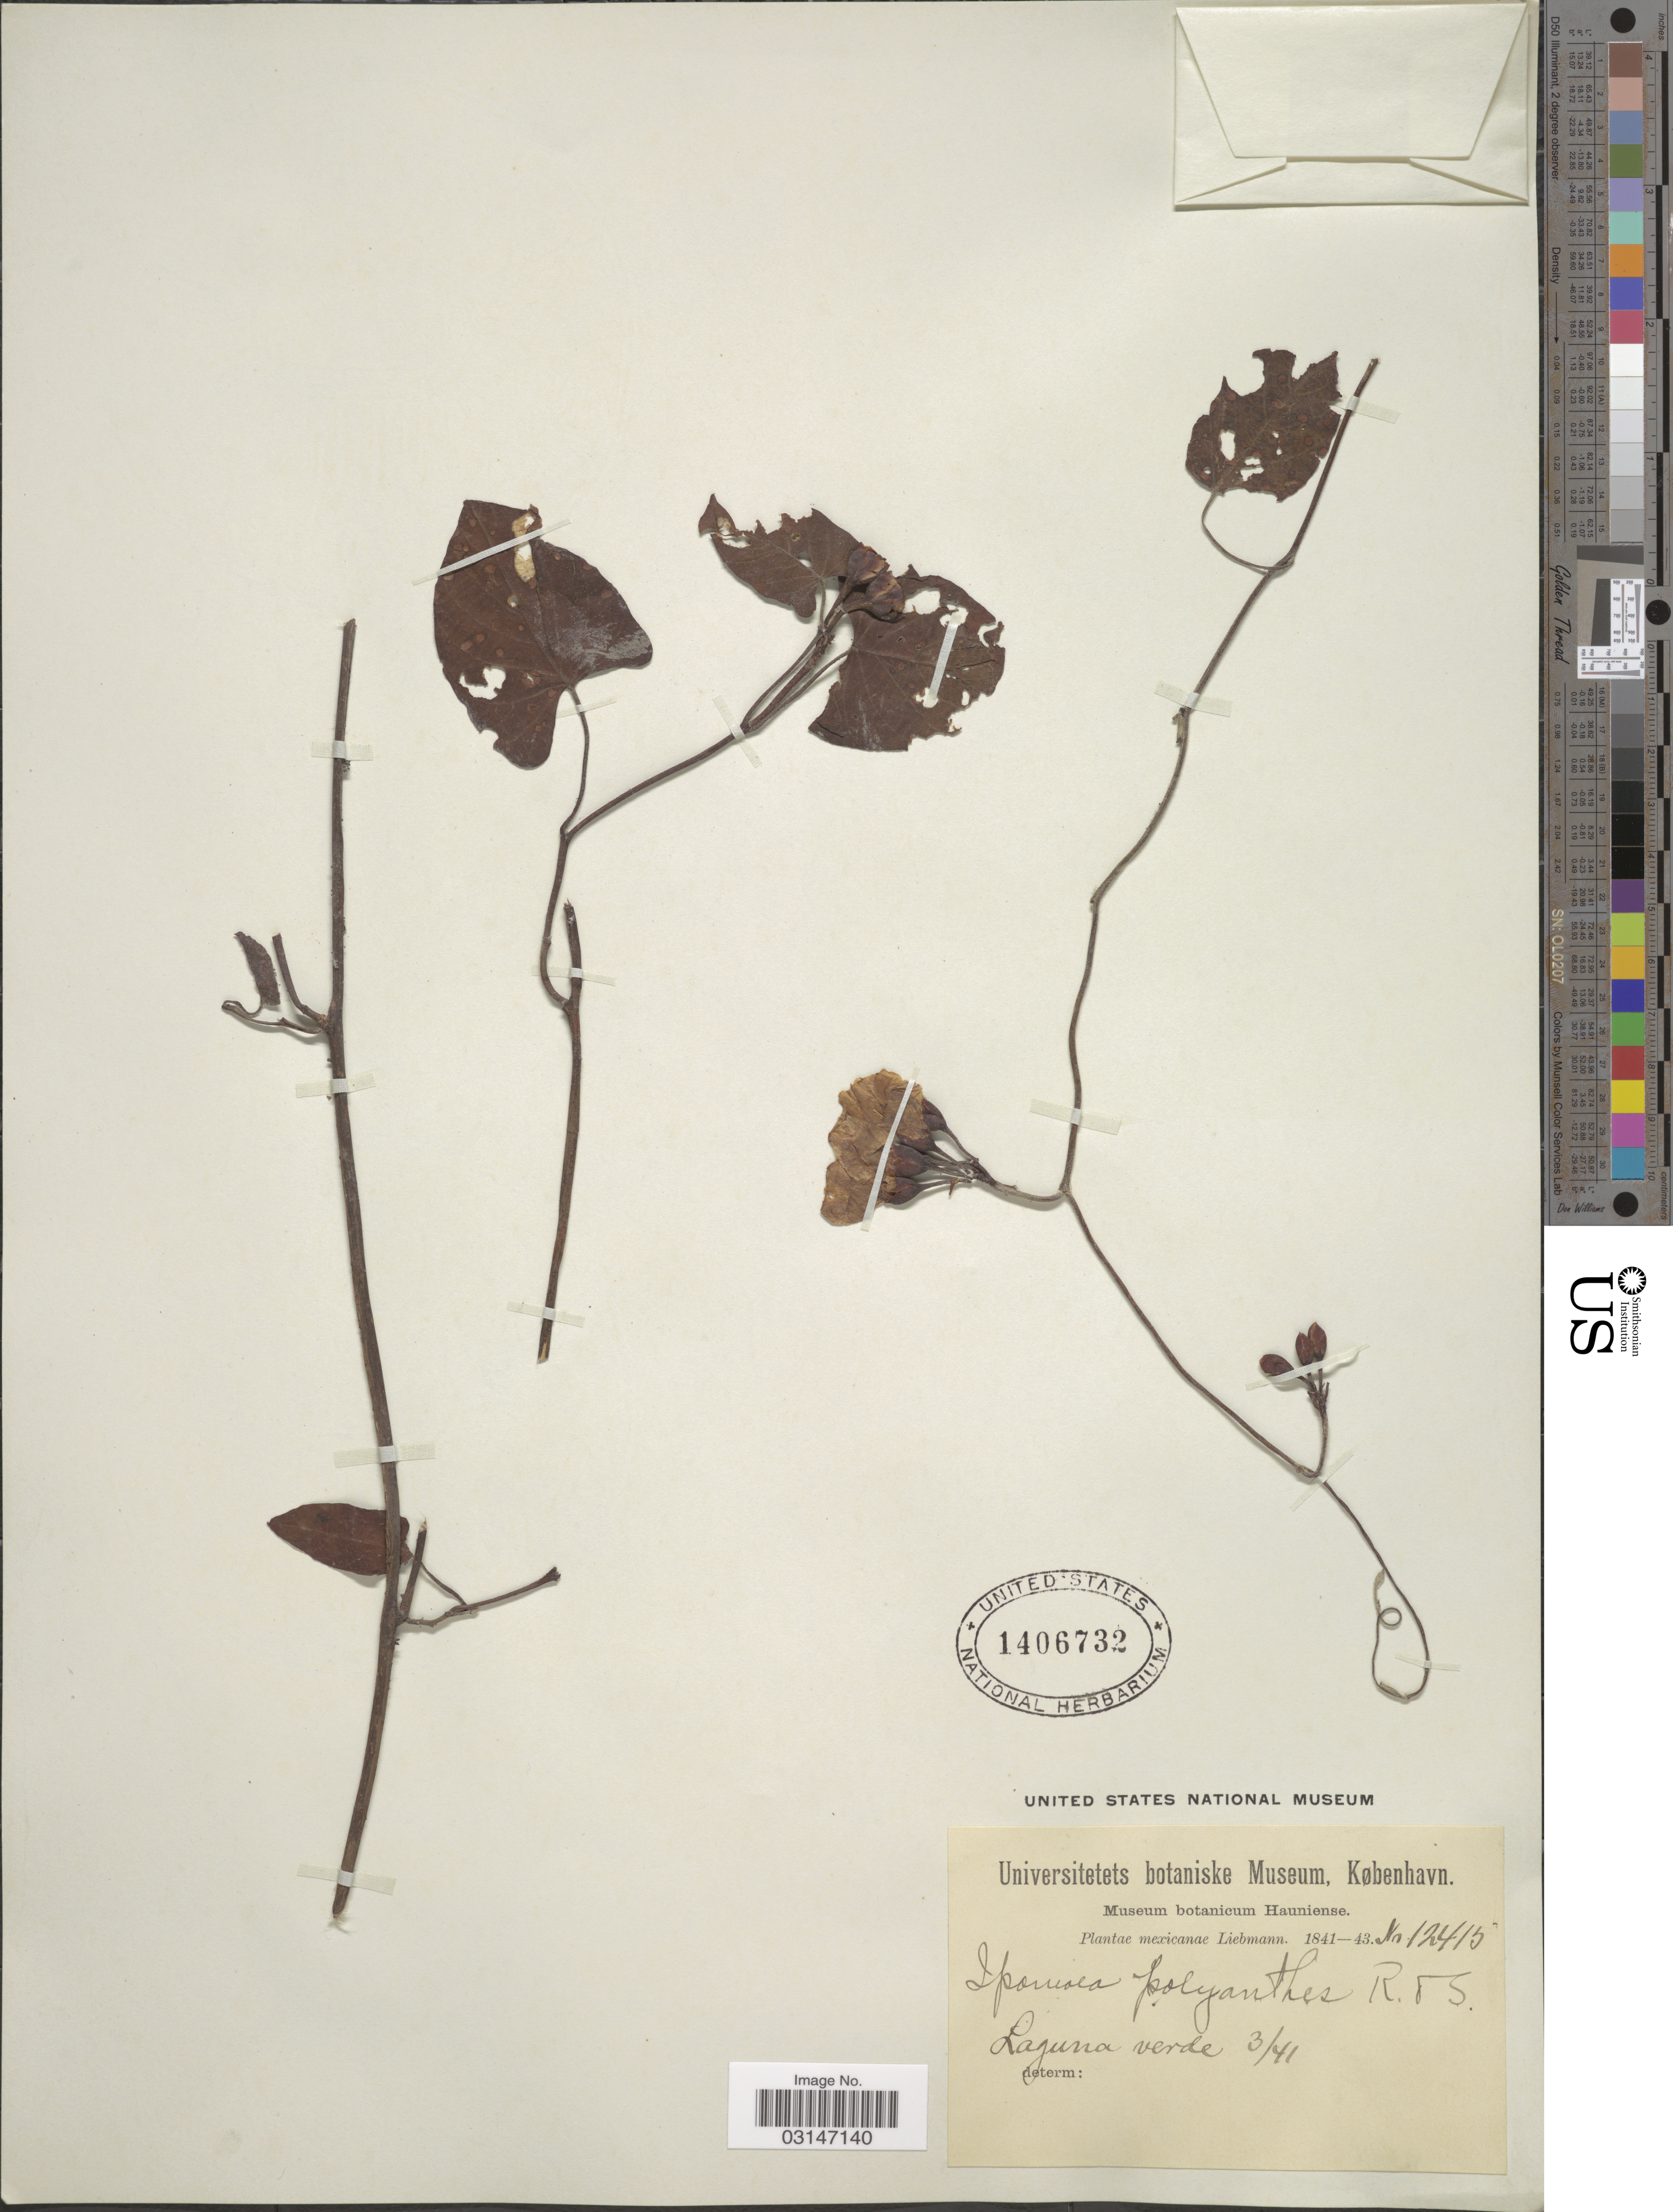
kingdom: Plantae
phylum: Tracheophyta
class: Magnoliopsida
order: Solanales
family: Convolvulaceae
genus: Camonea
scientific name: Camonea umbellata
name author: (L.) A. R. Simões & Staples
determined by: Strong, Mark T., (BOT), Smithsonian Institution - National Museum of Natural History (UNITED STATES)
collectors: Liebmann, --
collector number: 12415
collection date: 1841-03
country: Mexico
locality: Laguna verde.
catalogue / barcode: US 1406732